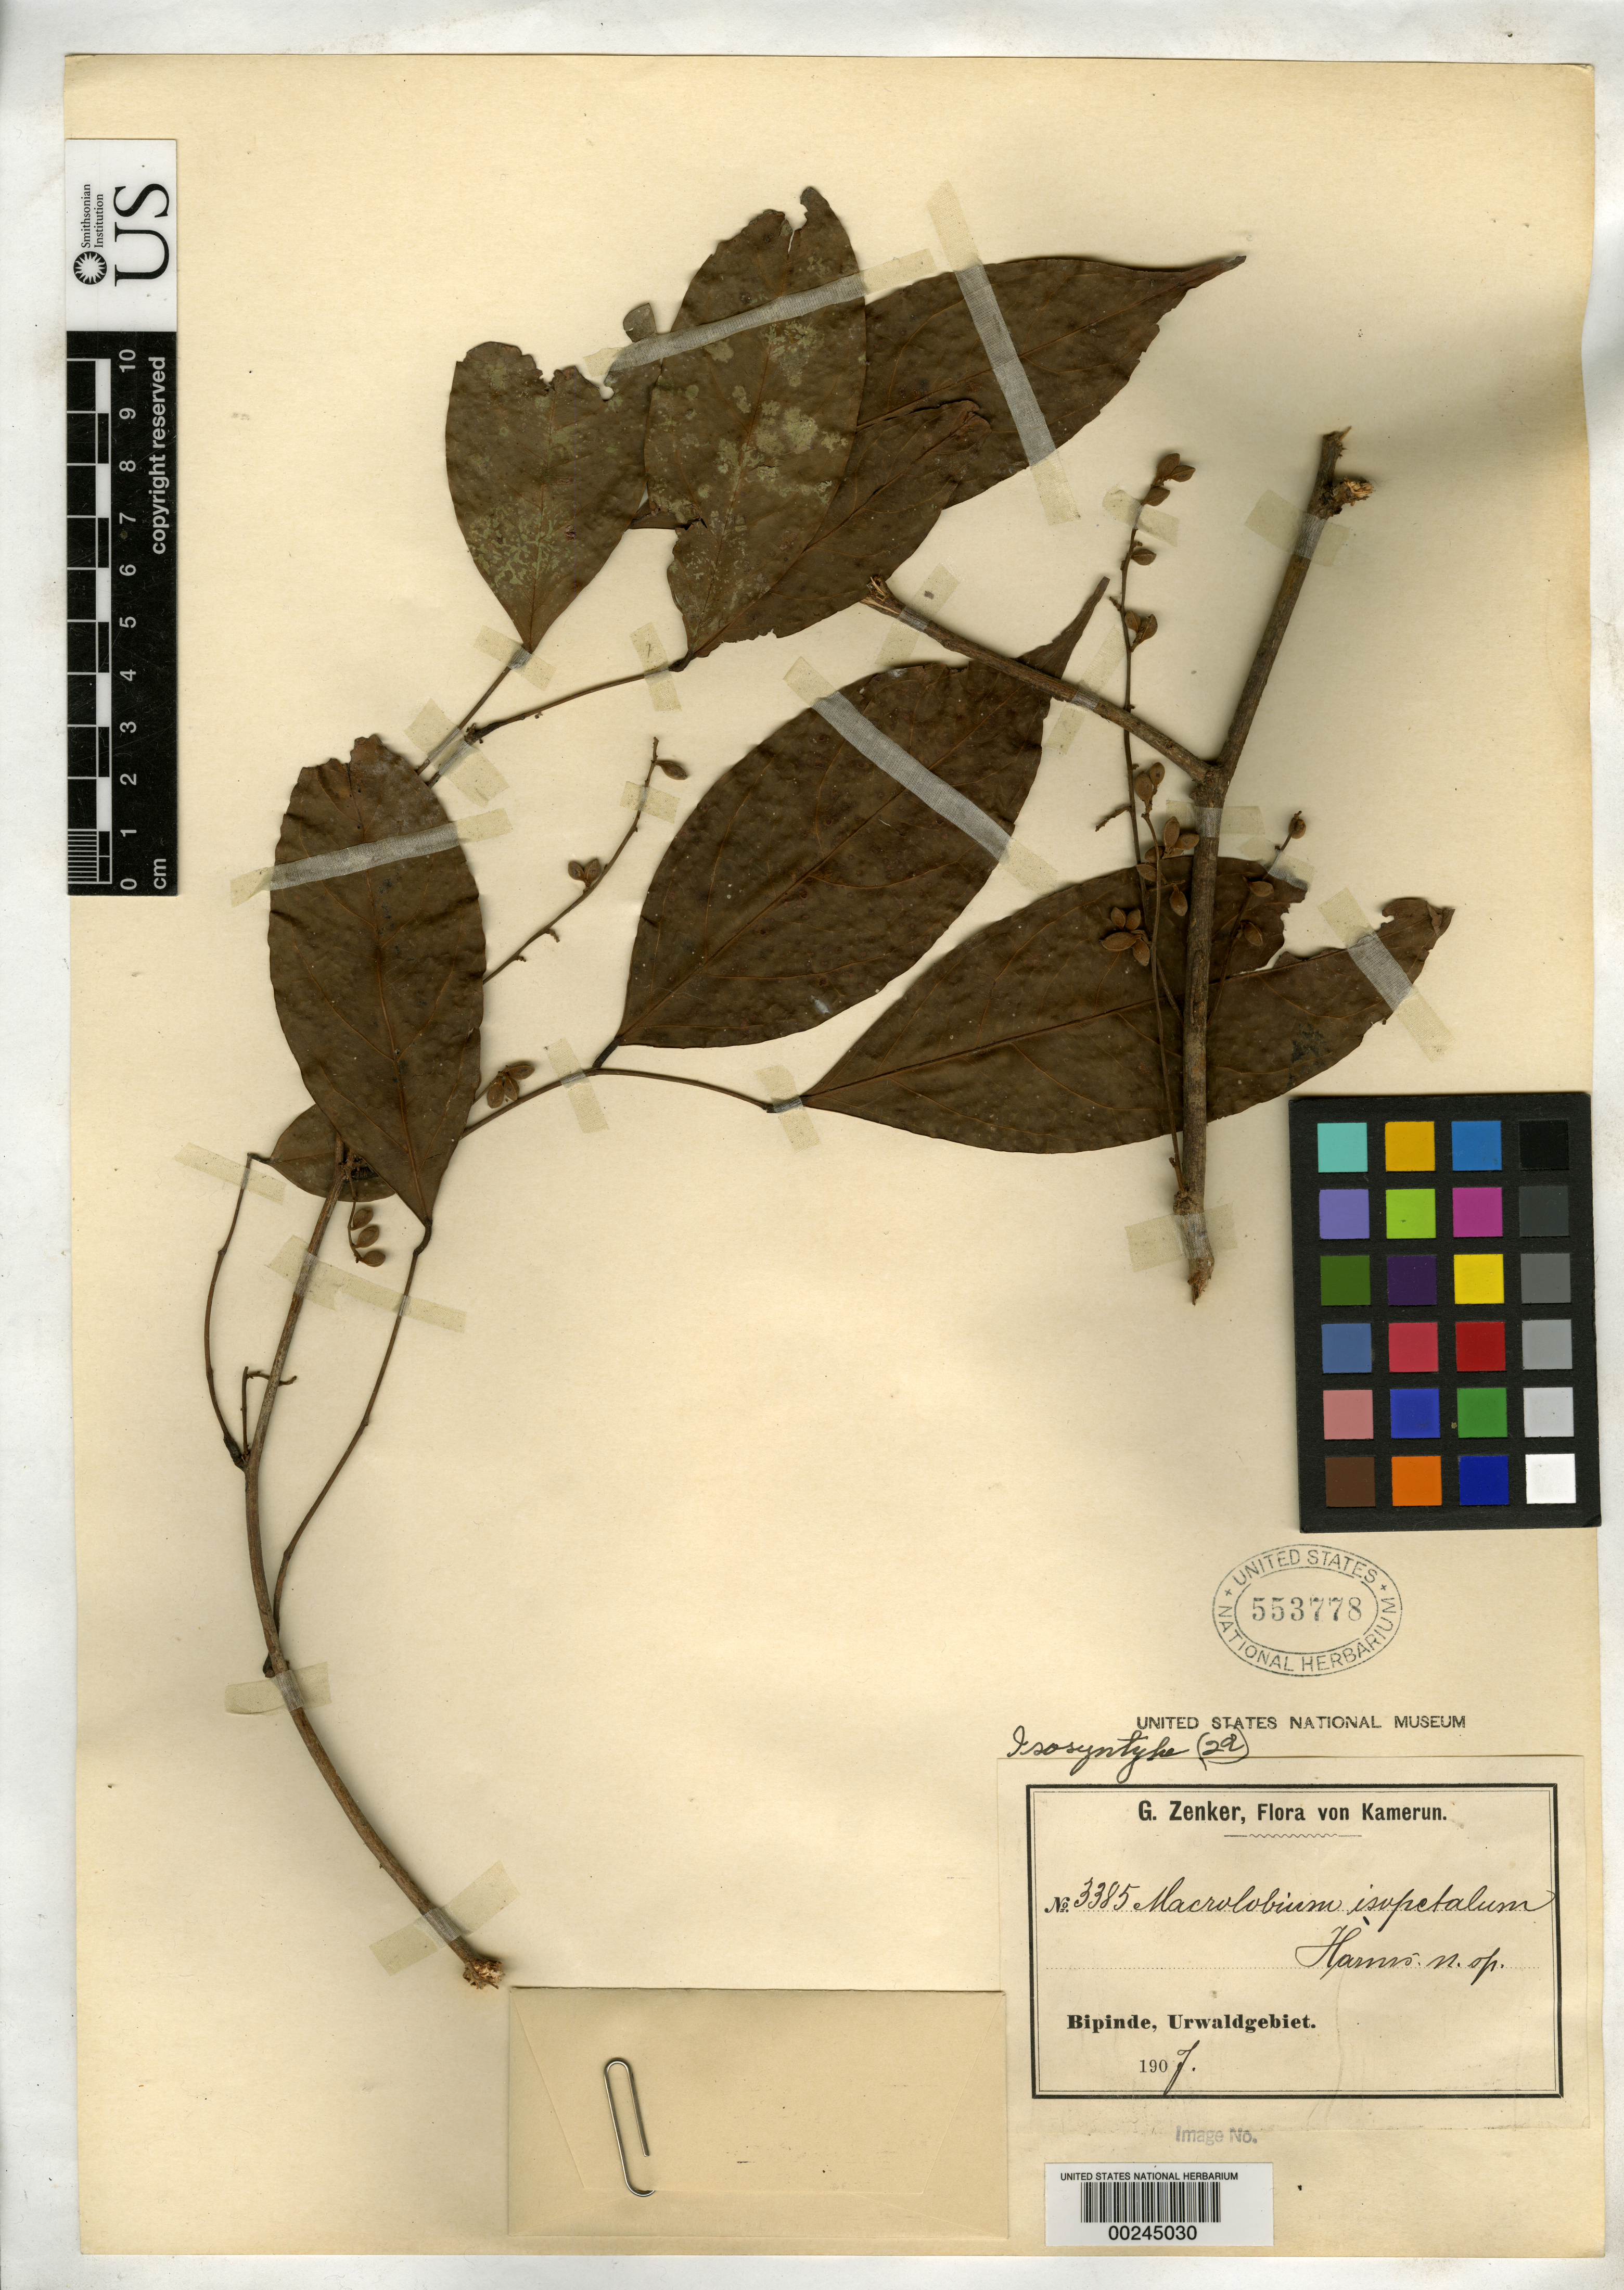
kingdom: Plantae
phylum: Tracheophyta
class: Magnoliopsida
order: Fabales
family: Fabaceae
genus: Macrolobium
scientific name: Macrolobium isopetalum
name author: Harms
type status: Isosyntype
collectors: G. A. Zenker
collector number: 3385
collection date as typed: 1907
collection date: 1907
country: Cameroon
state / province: Sud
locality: Bipinde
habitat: Forest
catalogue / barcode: US 553778